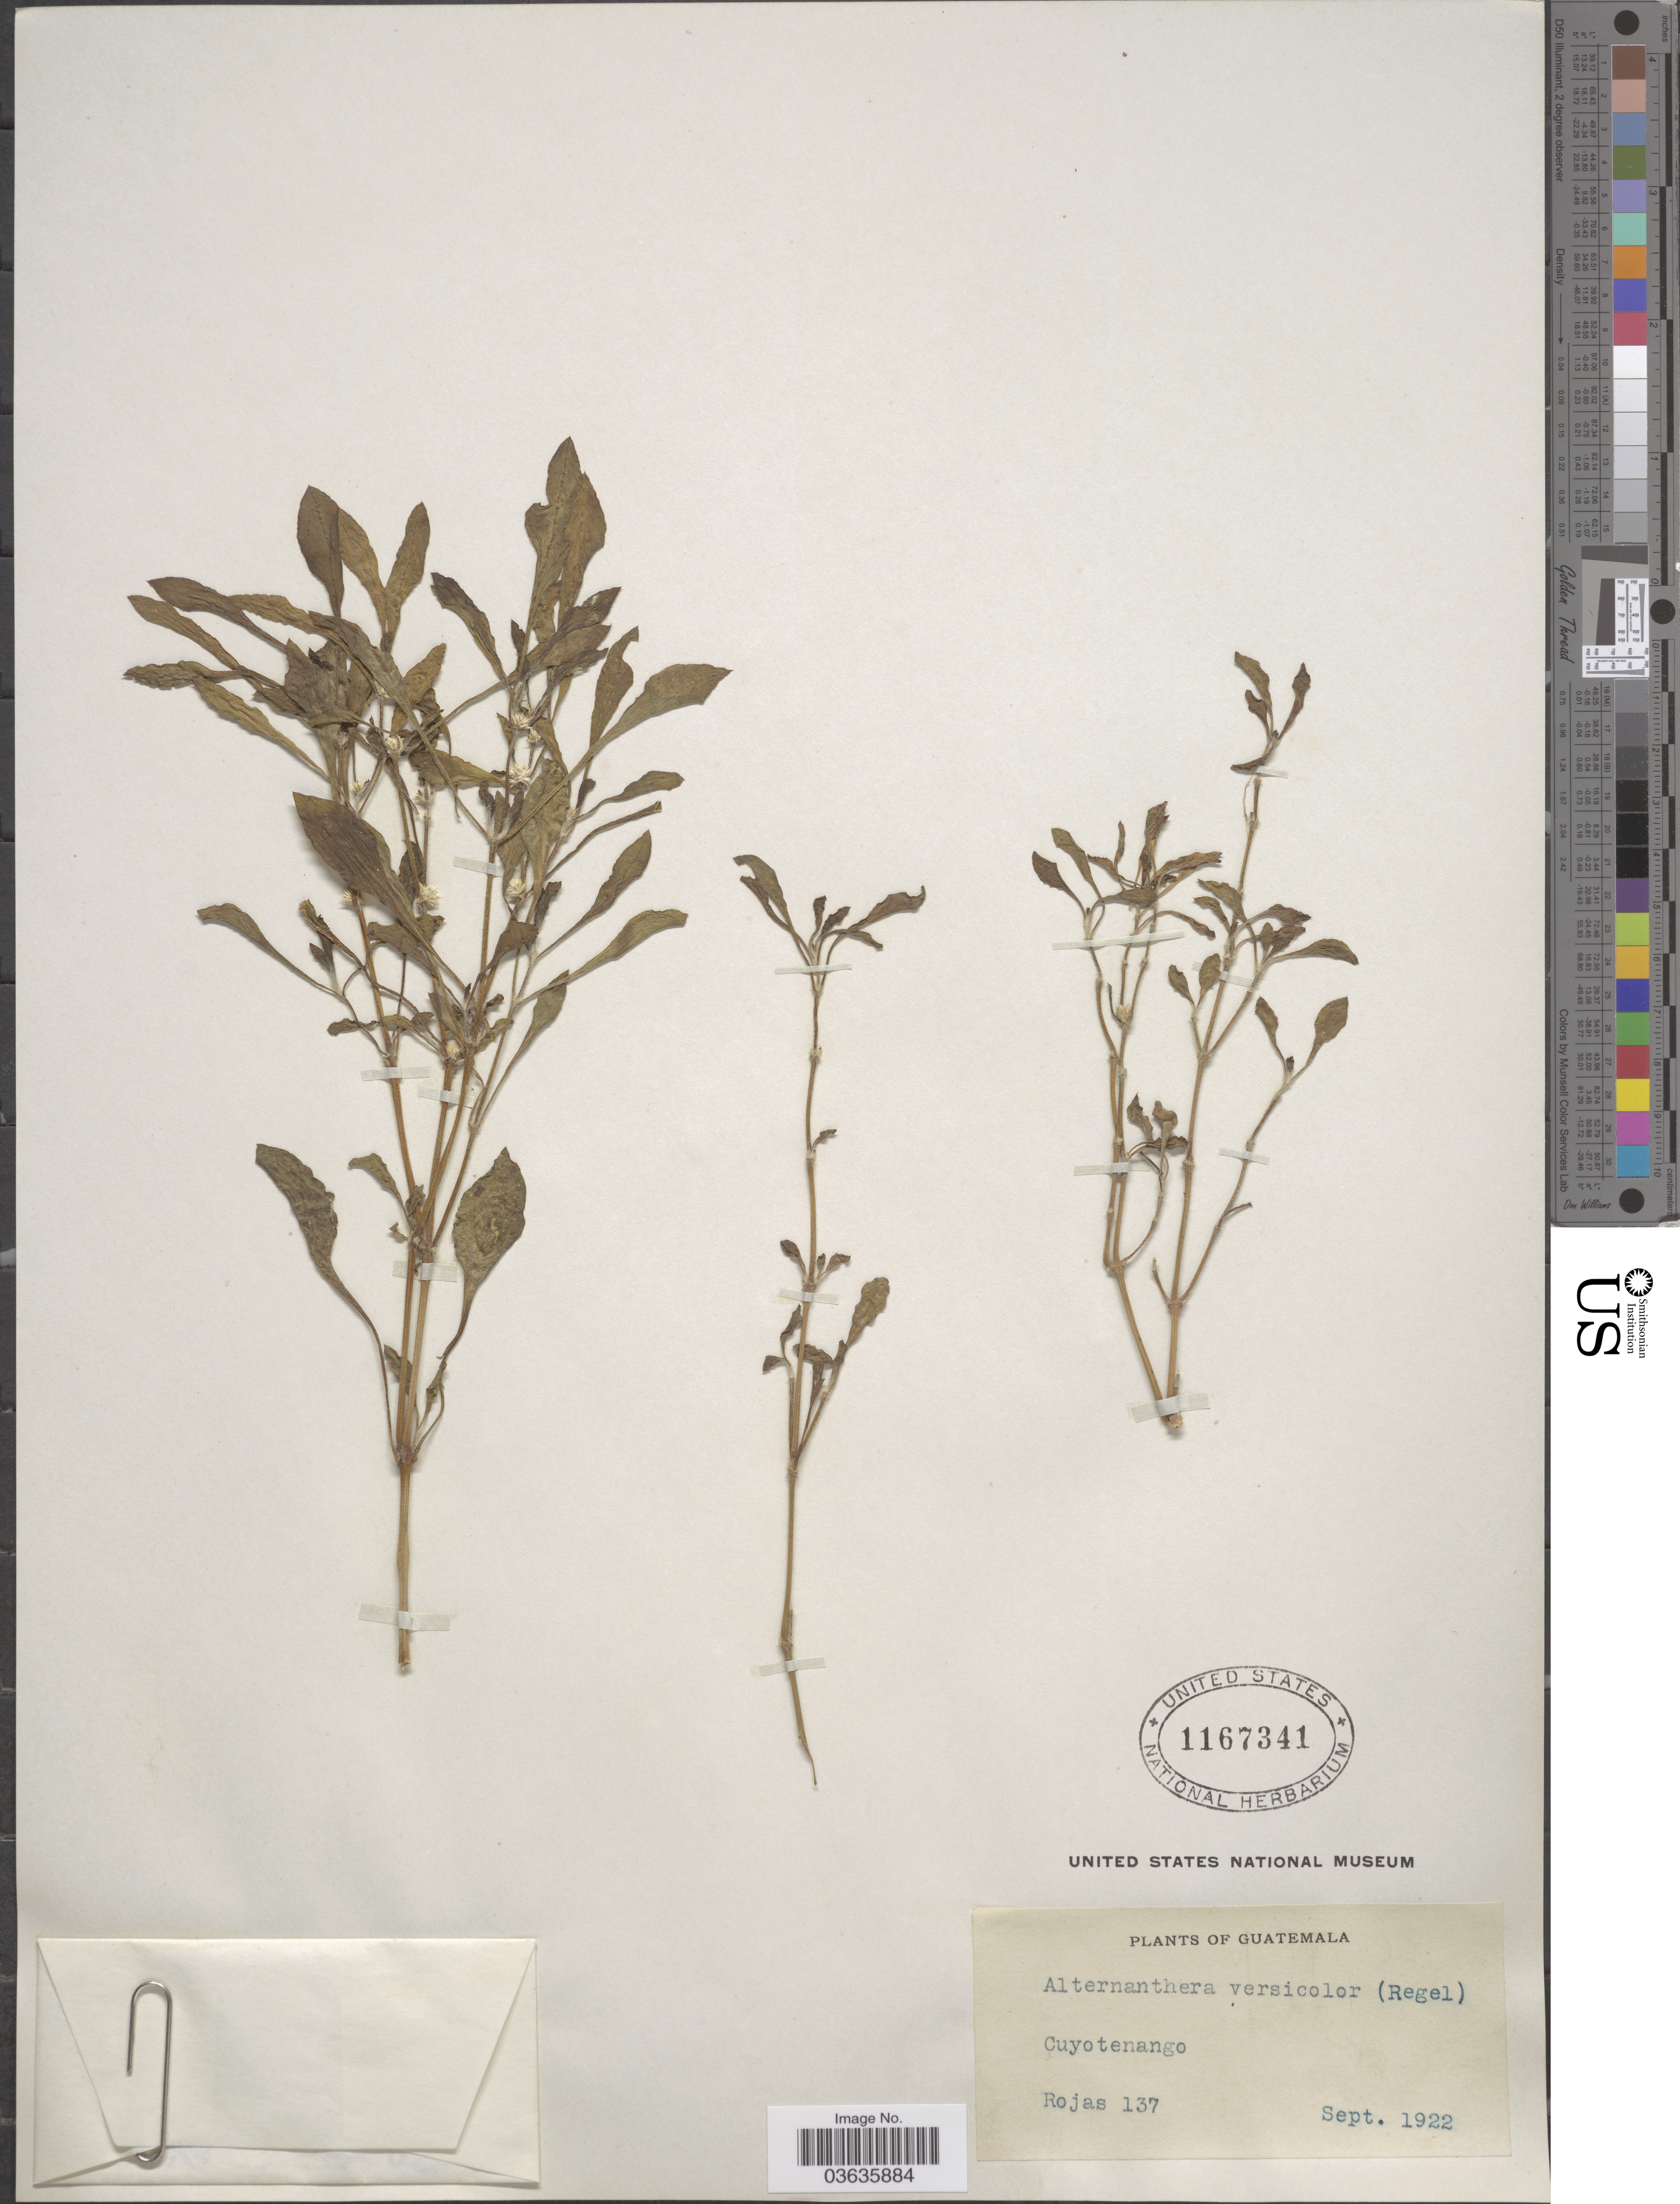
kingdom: Plantae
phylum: Tracheophyta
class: Magnoliopsida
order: Caryophyllales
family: Amaranthaceae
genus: Alternanthera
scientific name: Alternanthera versicolor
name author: (Lem.) Regel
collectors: Rojas, --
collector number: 137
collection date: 1922-09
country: Guatemala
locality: Cuyotenango.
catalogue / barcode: US 1167341